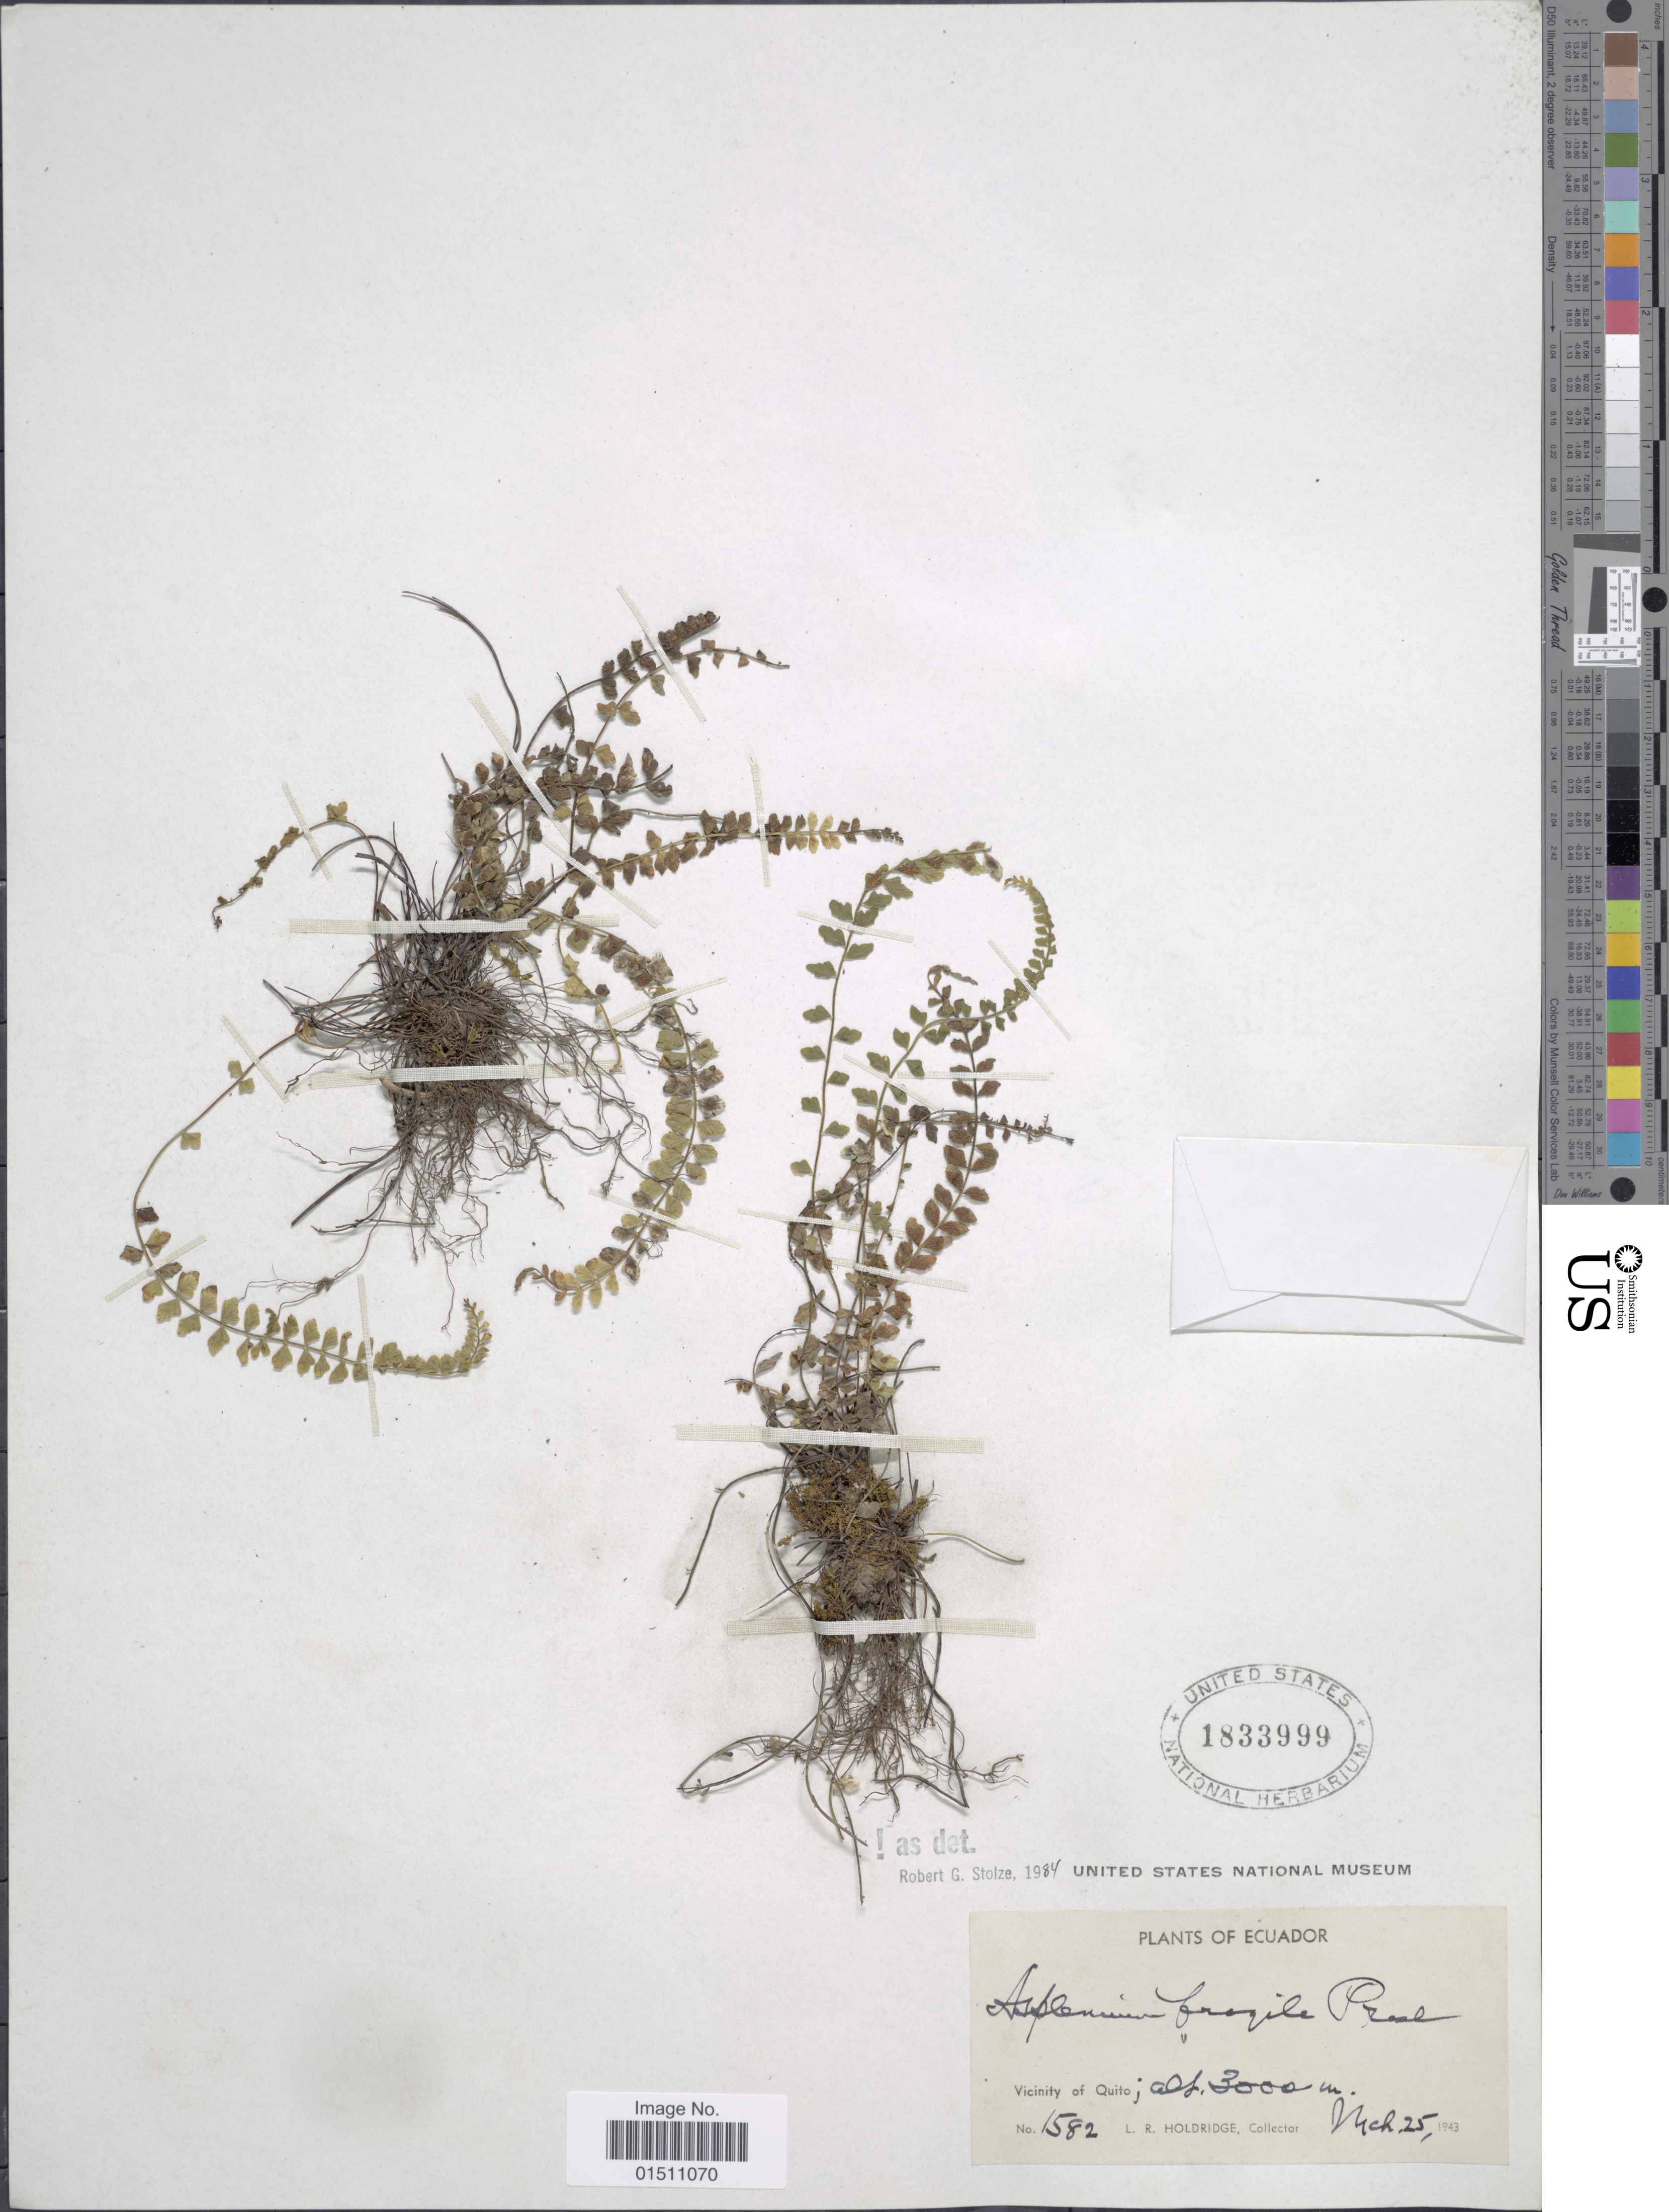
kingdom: Plantae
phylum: Tracheophyta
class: Polypodiopsida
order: Polypodiales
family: Aspleniaceae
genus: Asplenium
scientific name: Asplenium fragile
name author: C. Presl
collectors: L. Holdridge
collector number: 1582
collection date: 1943-03-25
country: Ecuador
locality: Ecuador, Vicinity of Quito.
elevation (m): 3000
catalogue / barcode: US 1833999